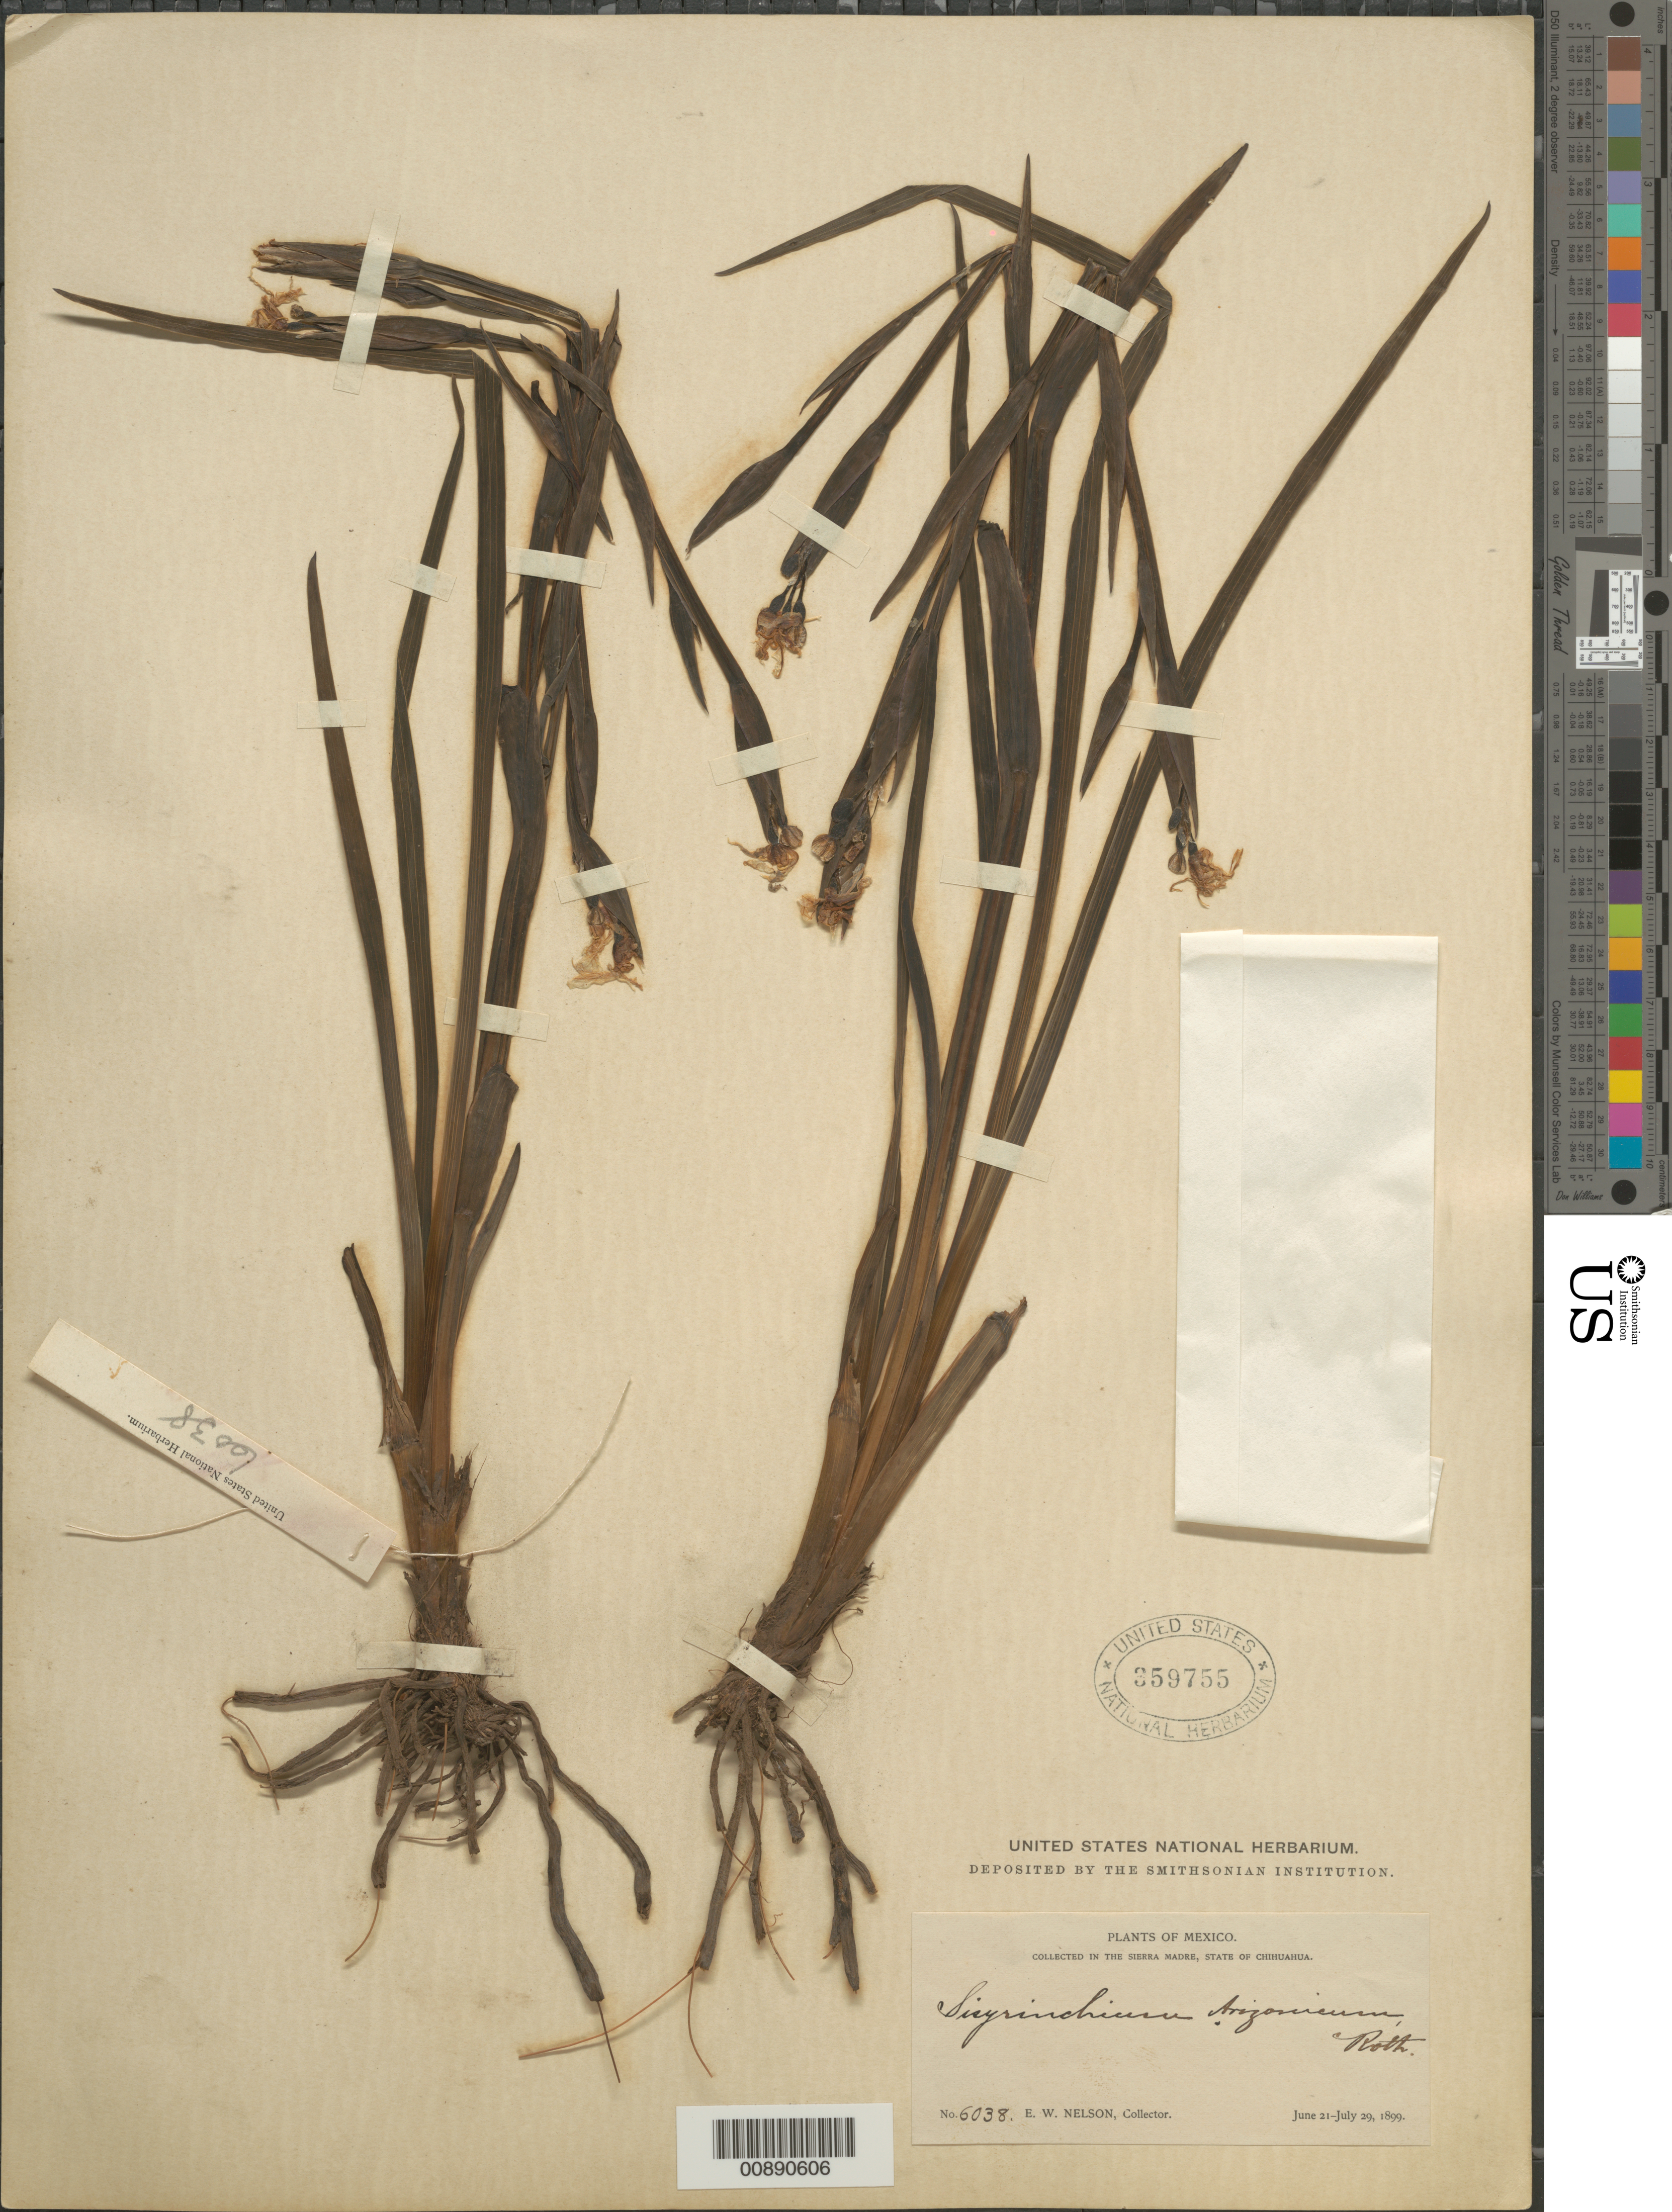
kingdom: Plantae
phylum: Tracheophyta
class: Liliopsida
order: Asparagales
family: Iridaceae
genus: Sisyrinchium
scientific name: Sisyrinchium arizonicum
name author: Rothr.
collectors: E. W. Nelson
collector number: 6038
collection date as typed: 21 Jun 1899 to 29 Jul 1899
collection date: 1899-06-21/1899-07-29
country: Mexico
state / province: Chihuahua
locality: Sierra Madre, Chihuahua.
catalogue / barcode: US 359755